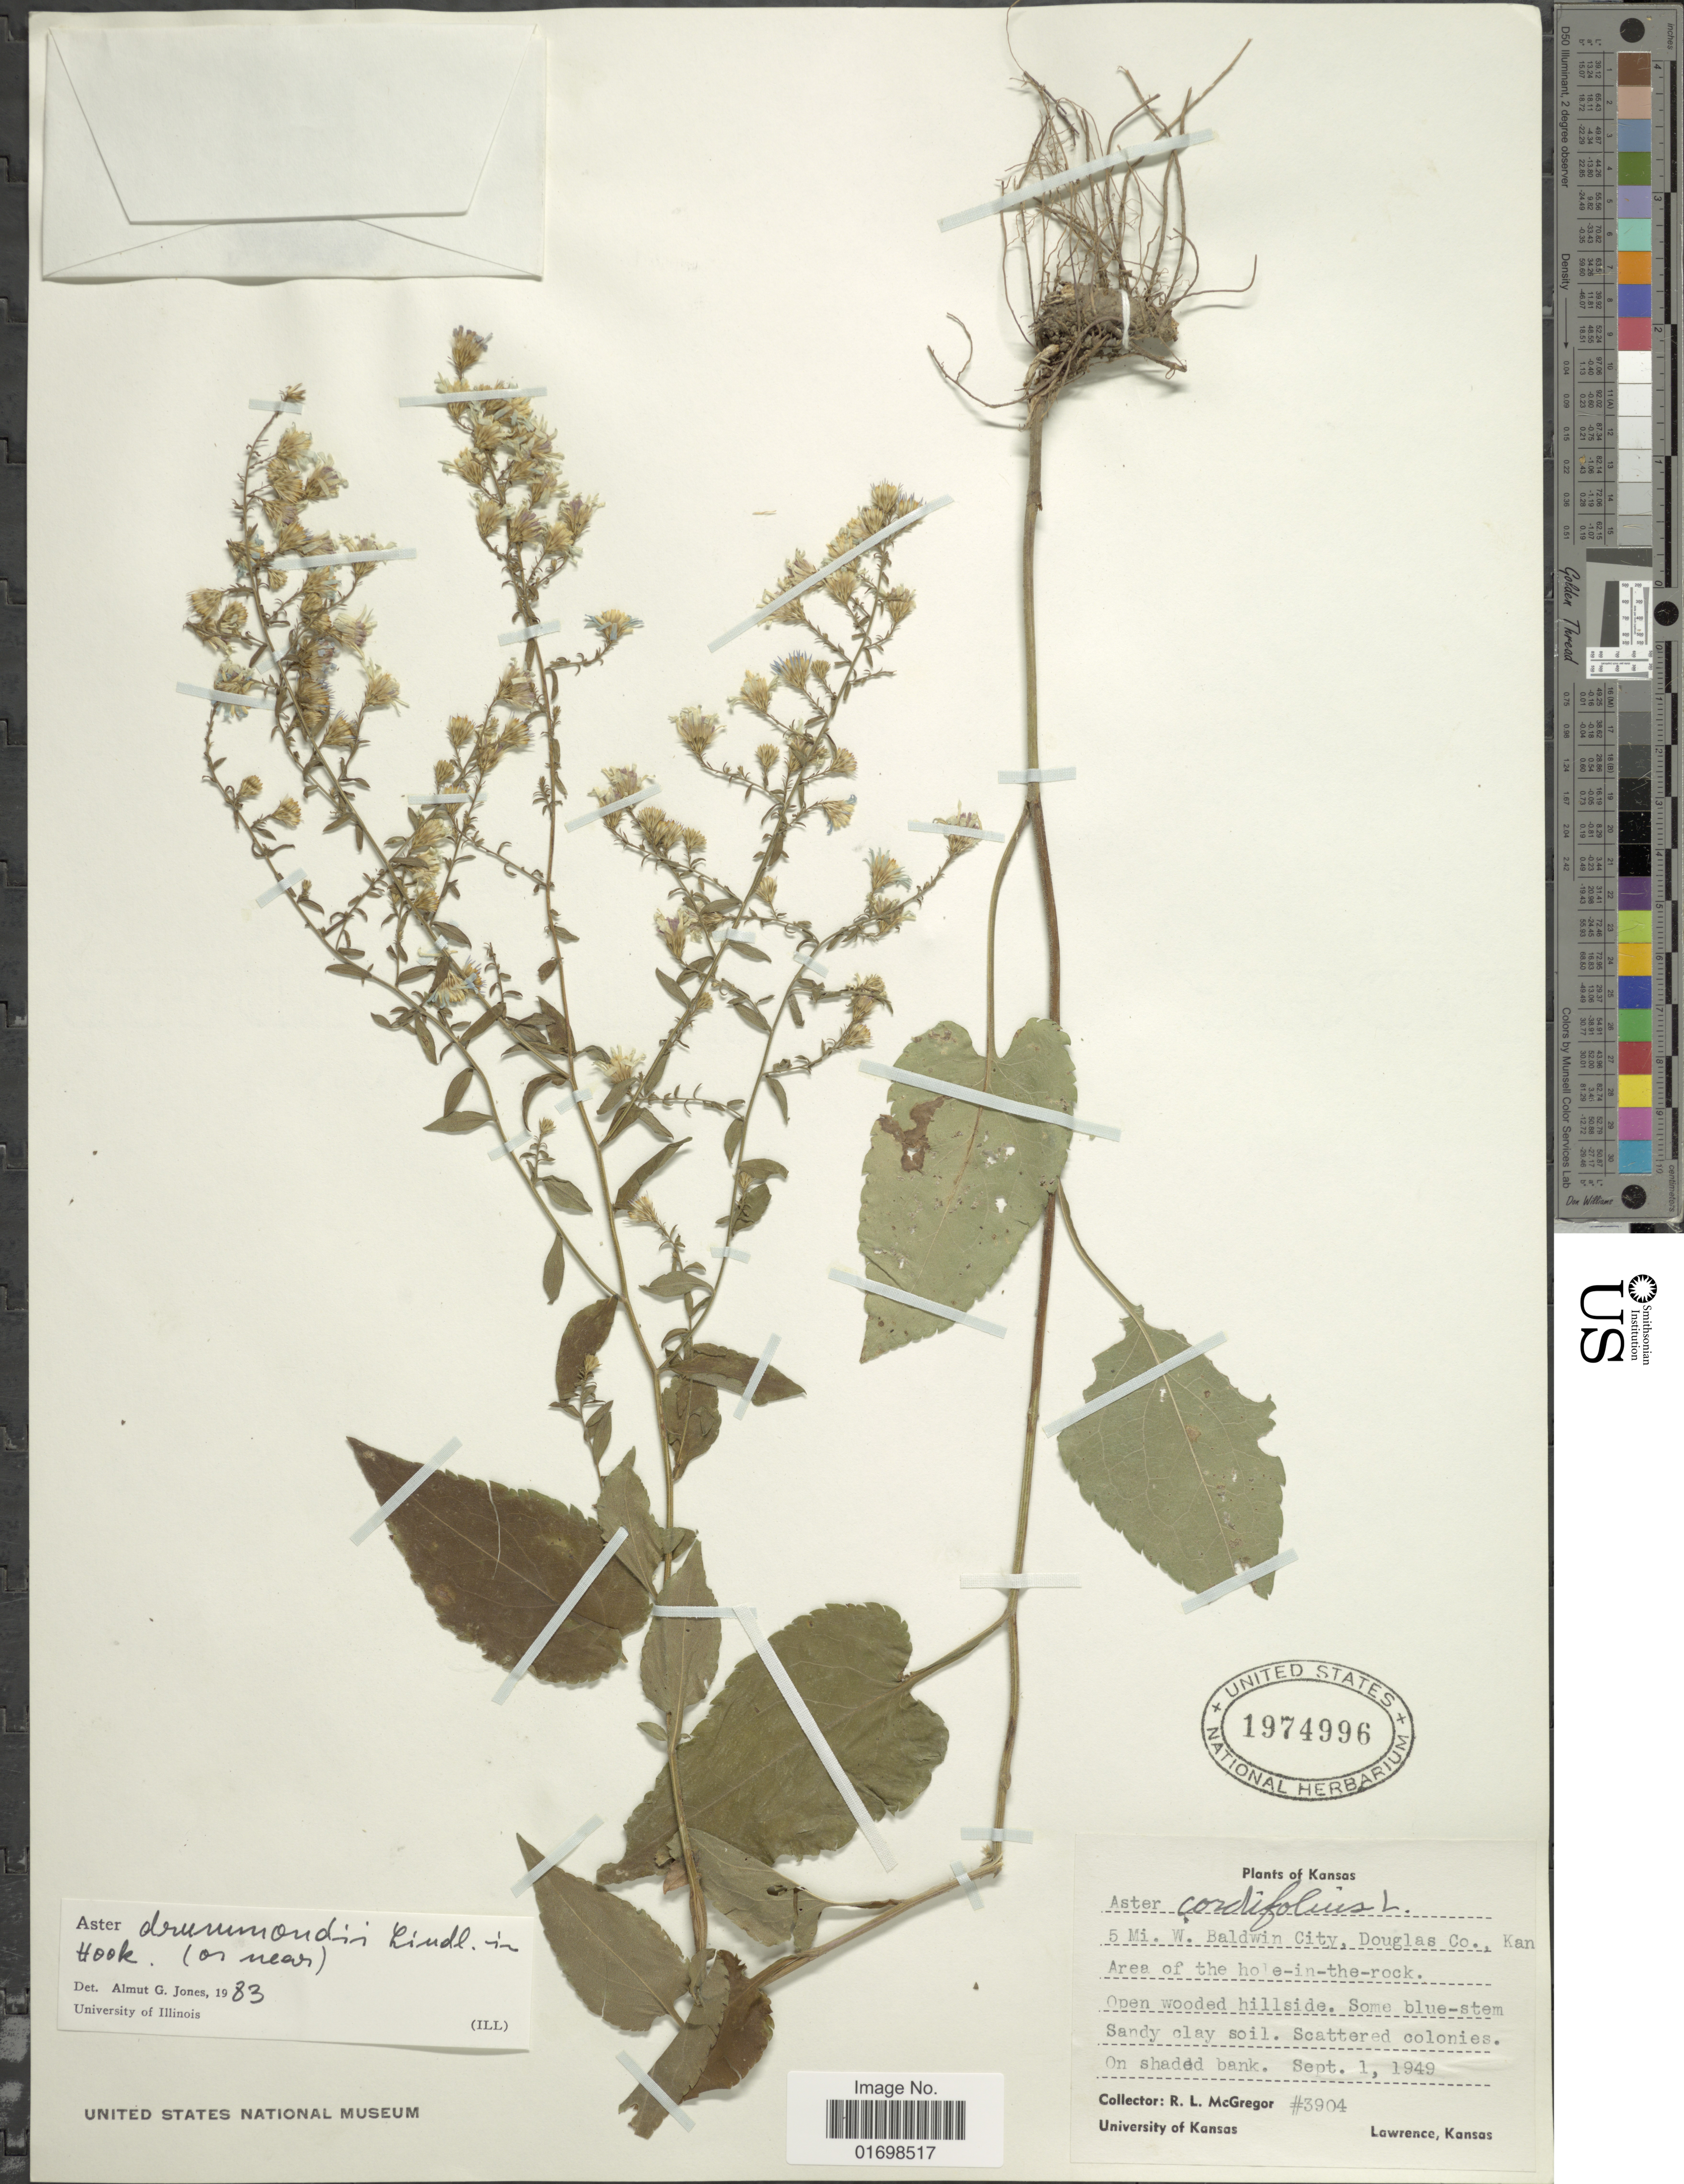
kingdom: Plantae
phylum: Tracheophyta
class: Magnoliopsida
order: Asterales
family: Asteraceae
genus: Symphyotrichum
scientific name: Symphyotrichum drummondii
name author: (Lindl.) G.L. Nesom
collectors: R. McGregor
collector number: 3904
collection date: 1949-09-01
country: United States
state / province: Kansas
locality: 5 mi. W. Baldwin City, Douglas Co., Kan Area of the hole-in-the-rock.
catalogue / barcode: US 1974996